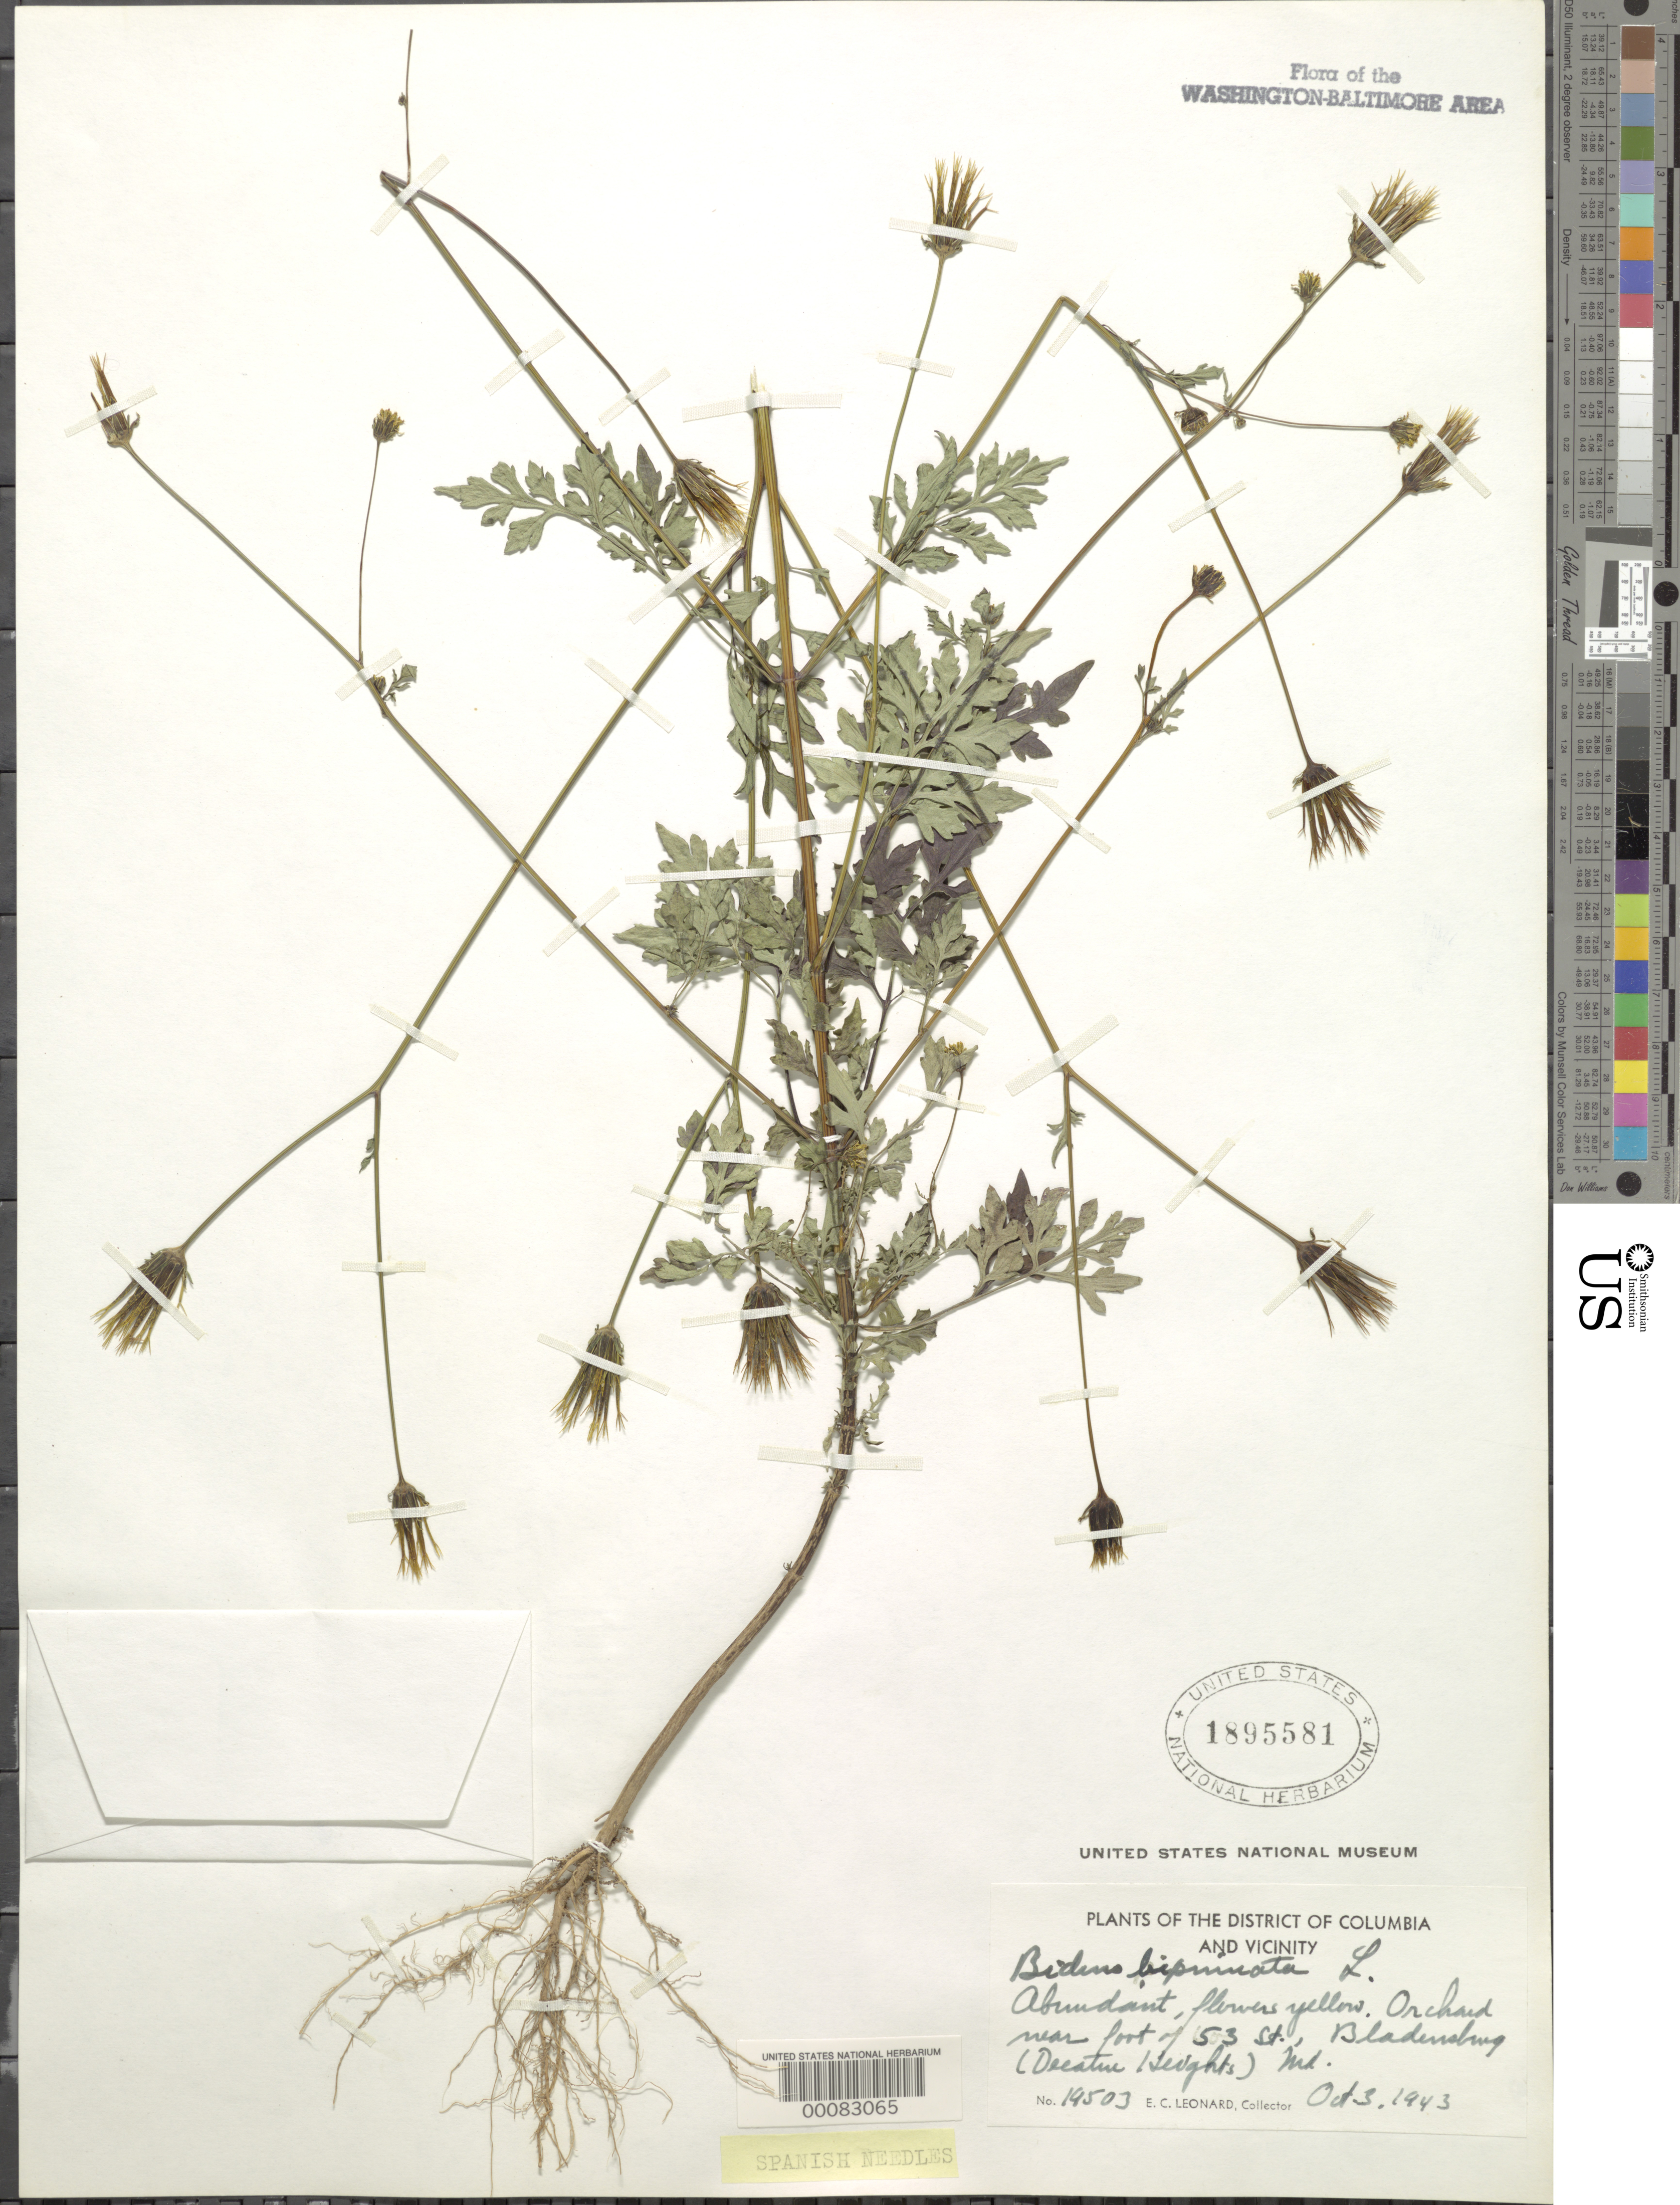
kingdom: Plantae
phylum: Tracheophyta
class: Magnoliopsida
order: Asterales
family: Asteraceae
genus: Bidens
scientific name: Bidens bipinnata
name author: L.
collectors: E. C. Leonard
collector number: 19503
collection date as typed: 03 Oct 1943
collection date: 1943-10-03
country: United States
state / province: Maryland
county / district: Prince George's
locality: Decatur Heights, Bladensburg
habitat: Orchard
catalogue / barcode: US 1895581